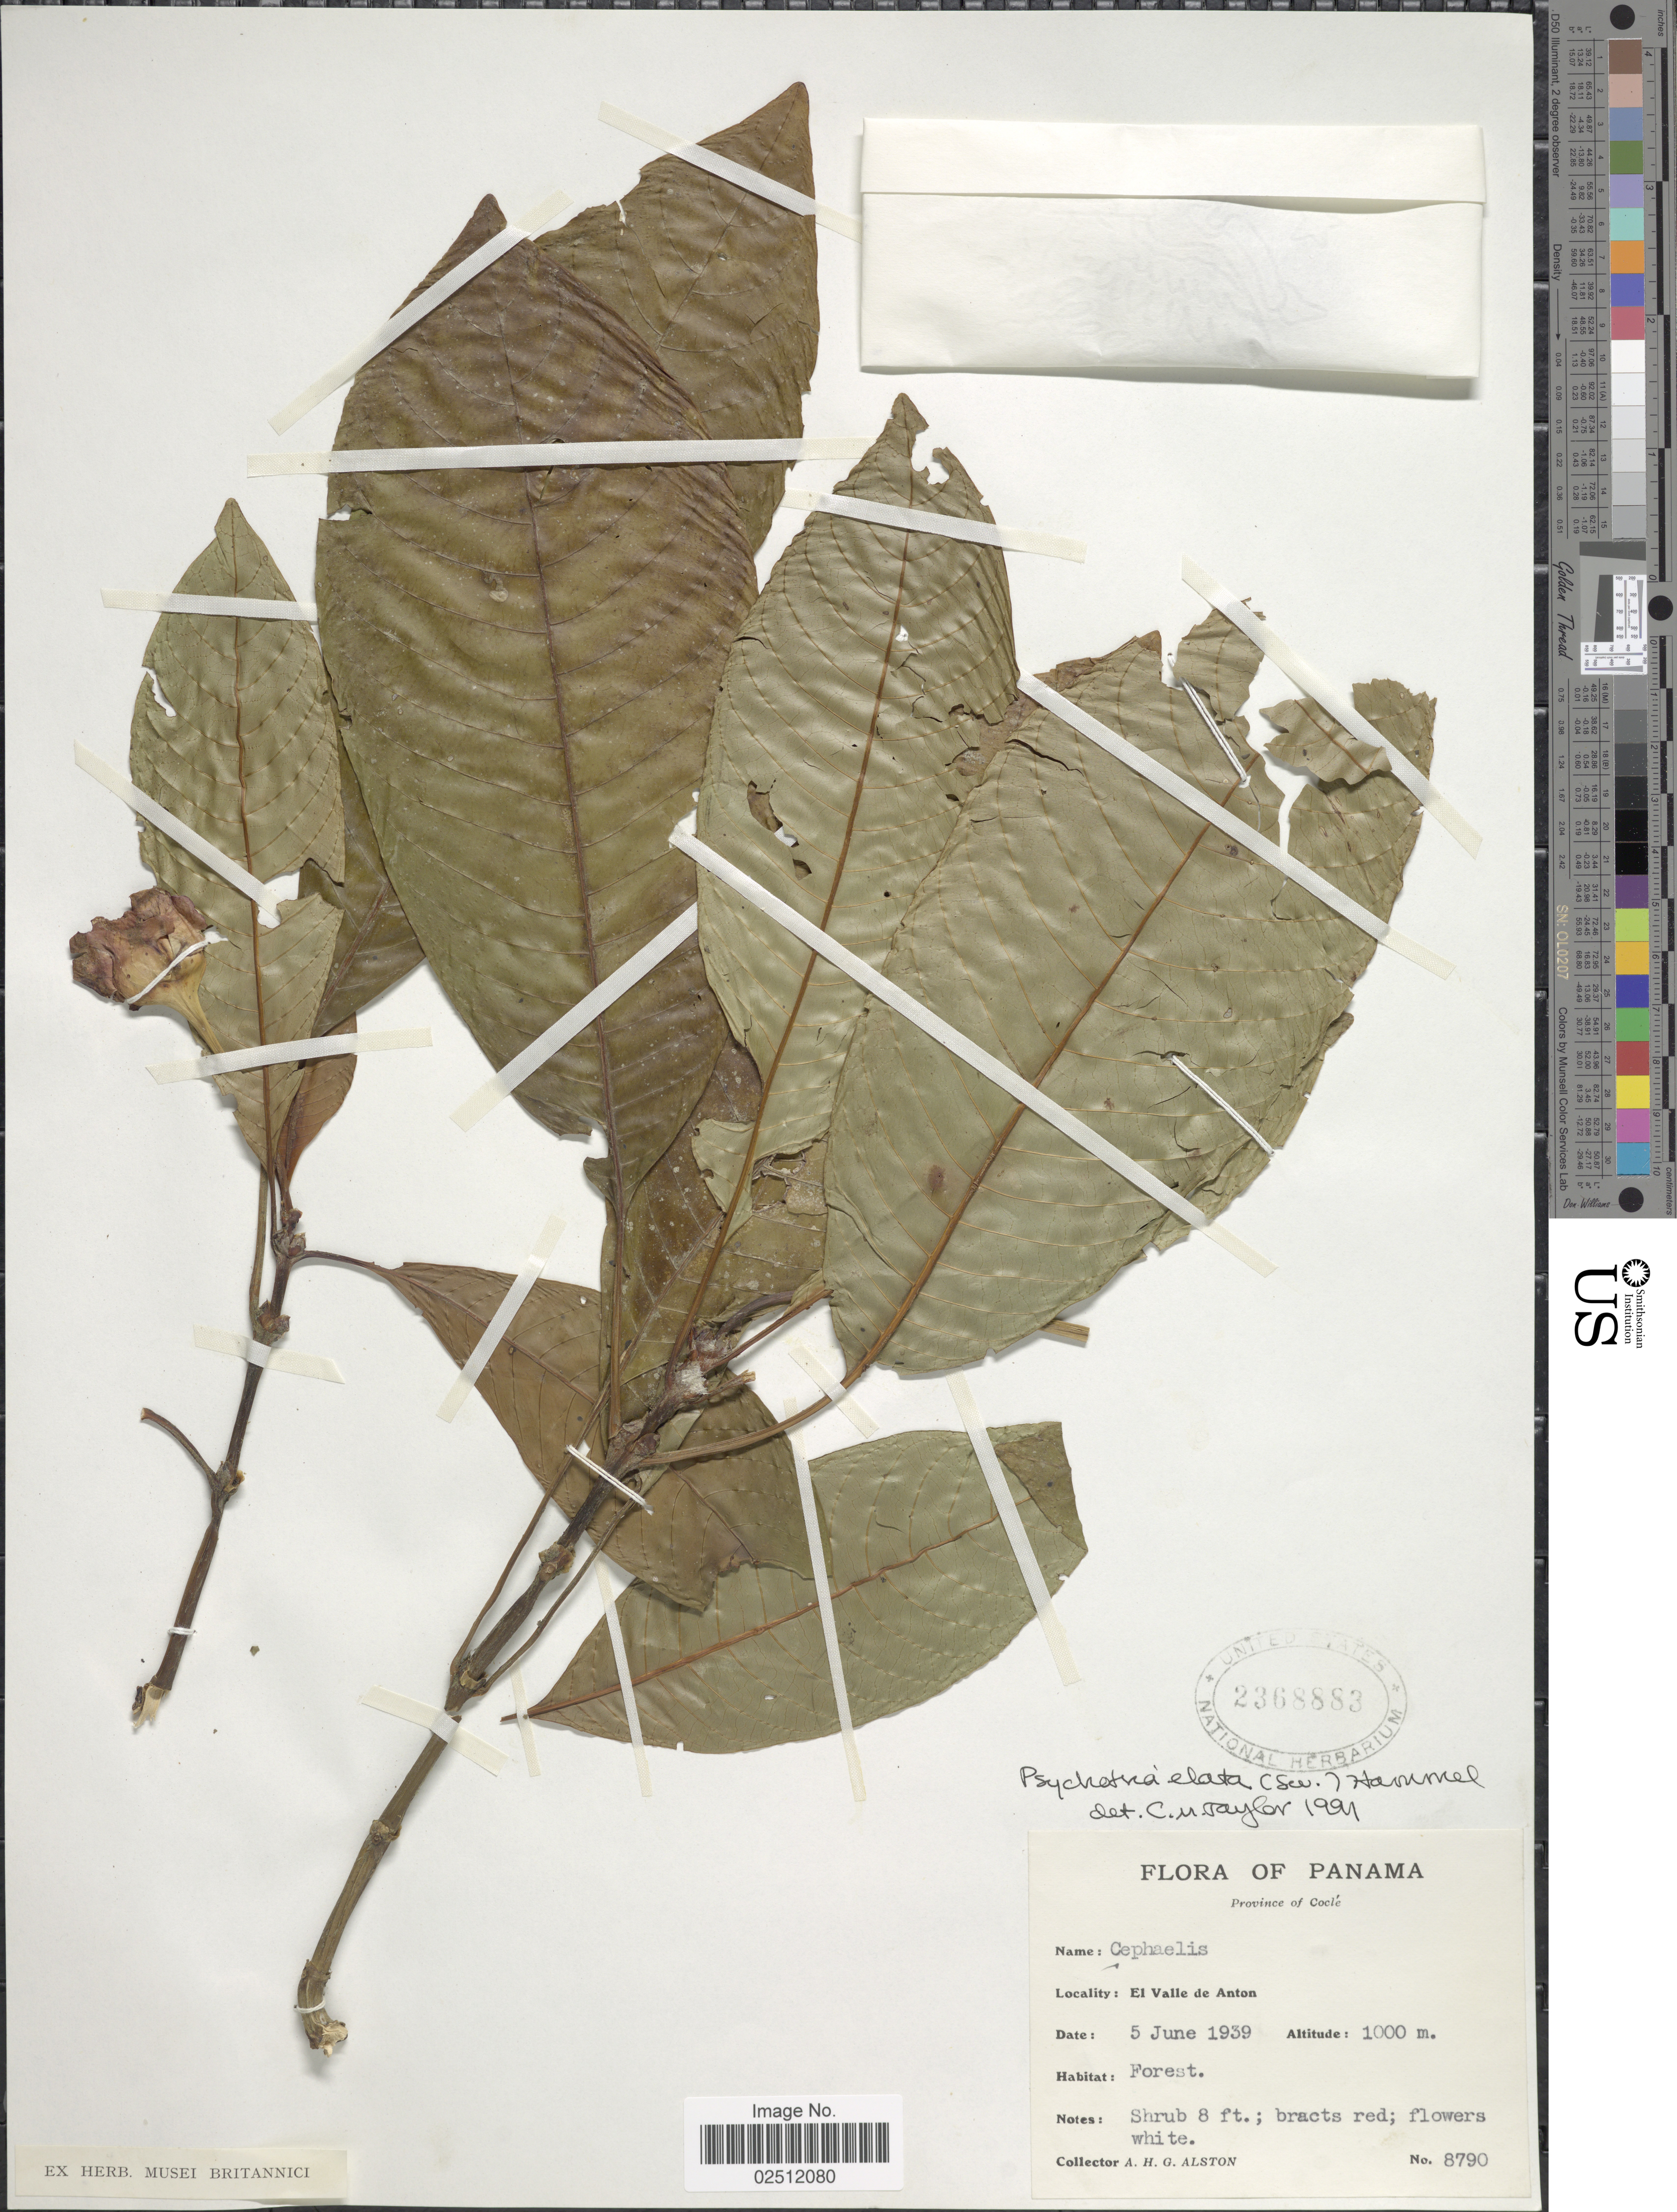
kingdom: Plantae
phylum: Tracheophyta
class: Magnoliopsida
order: Gentianales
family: Rubiaceae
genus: Psychotria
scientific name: Psychotria elata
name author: (Sw.) Hammel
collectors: A. H. Alston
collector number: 8790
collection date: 1939-06-05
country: Panama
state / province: Coclé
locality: El Valle de Anton; Forest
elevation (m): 1000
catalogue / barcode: US 2368883